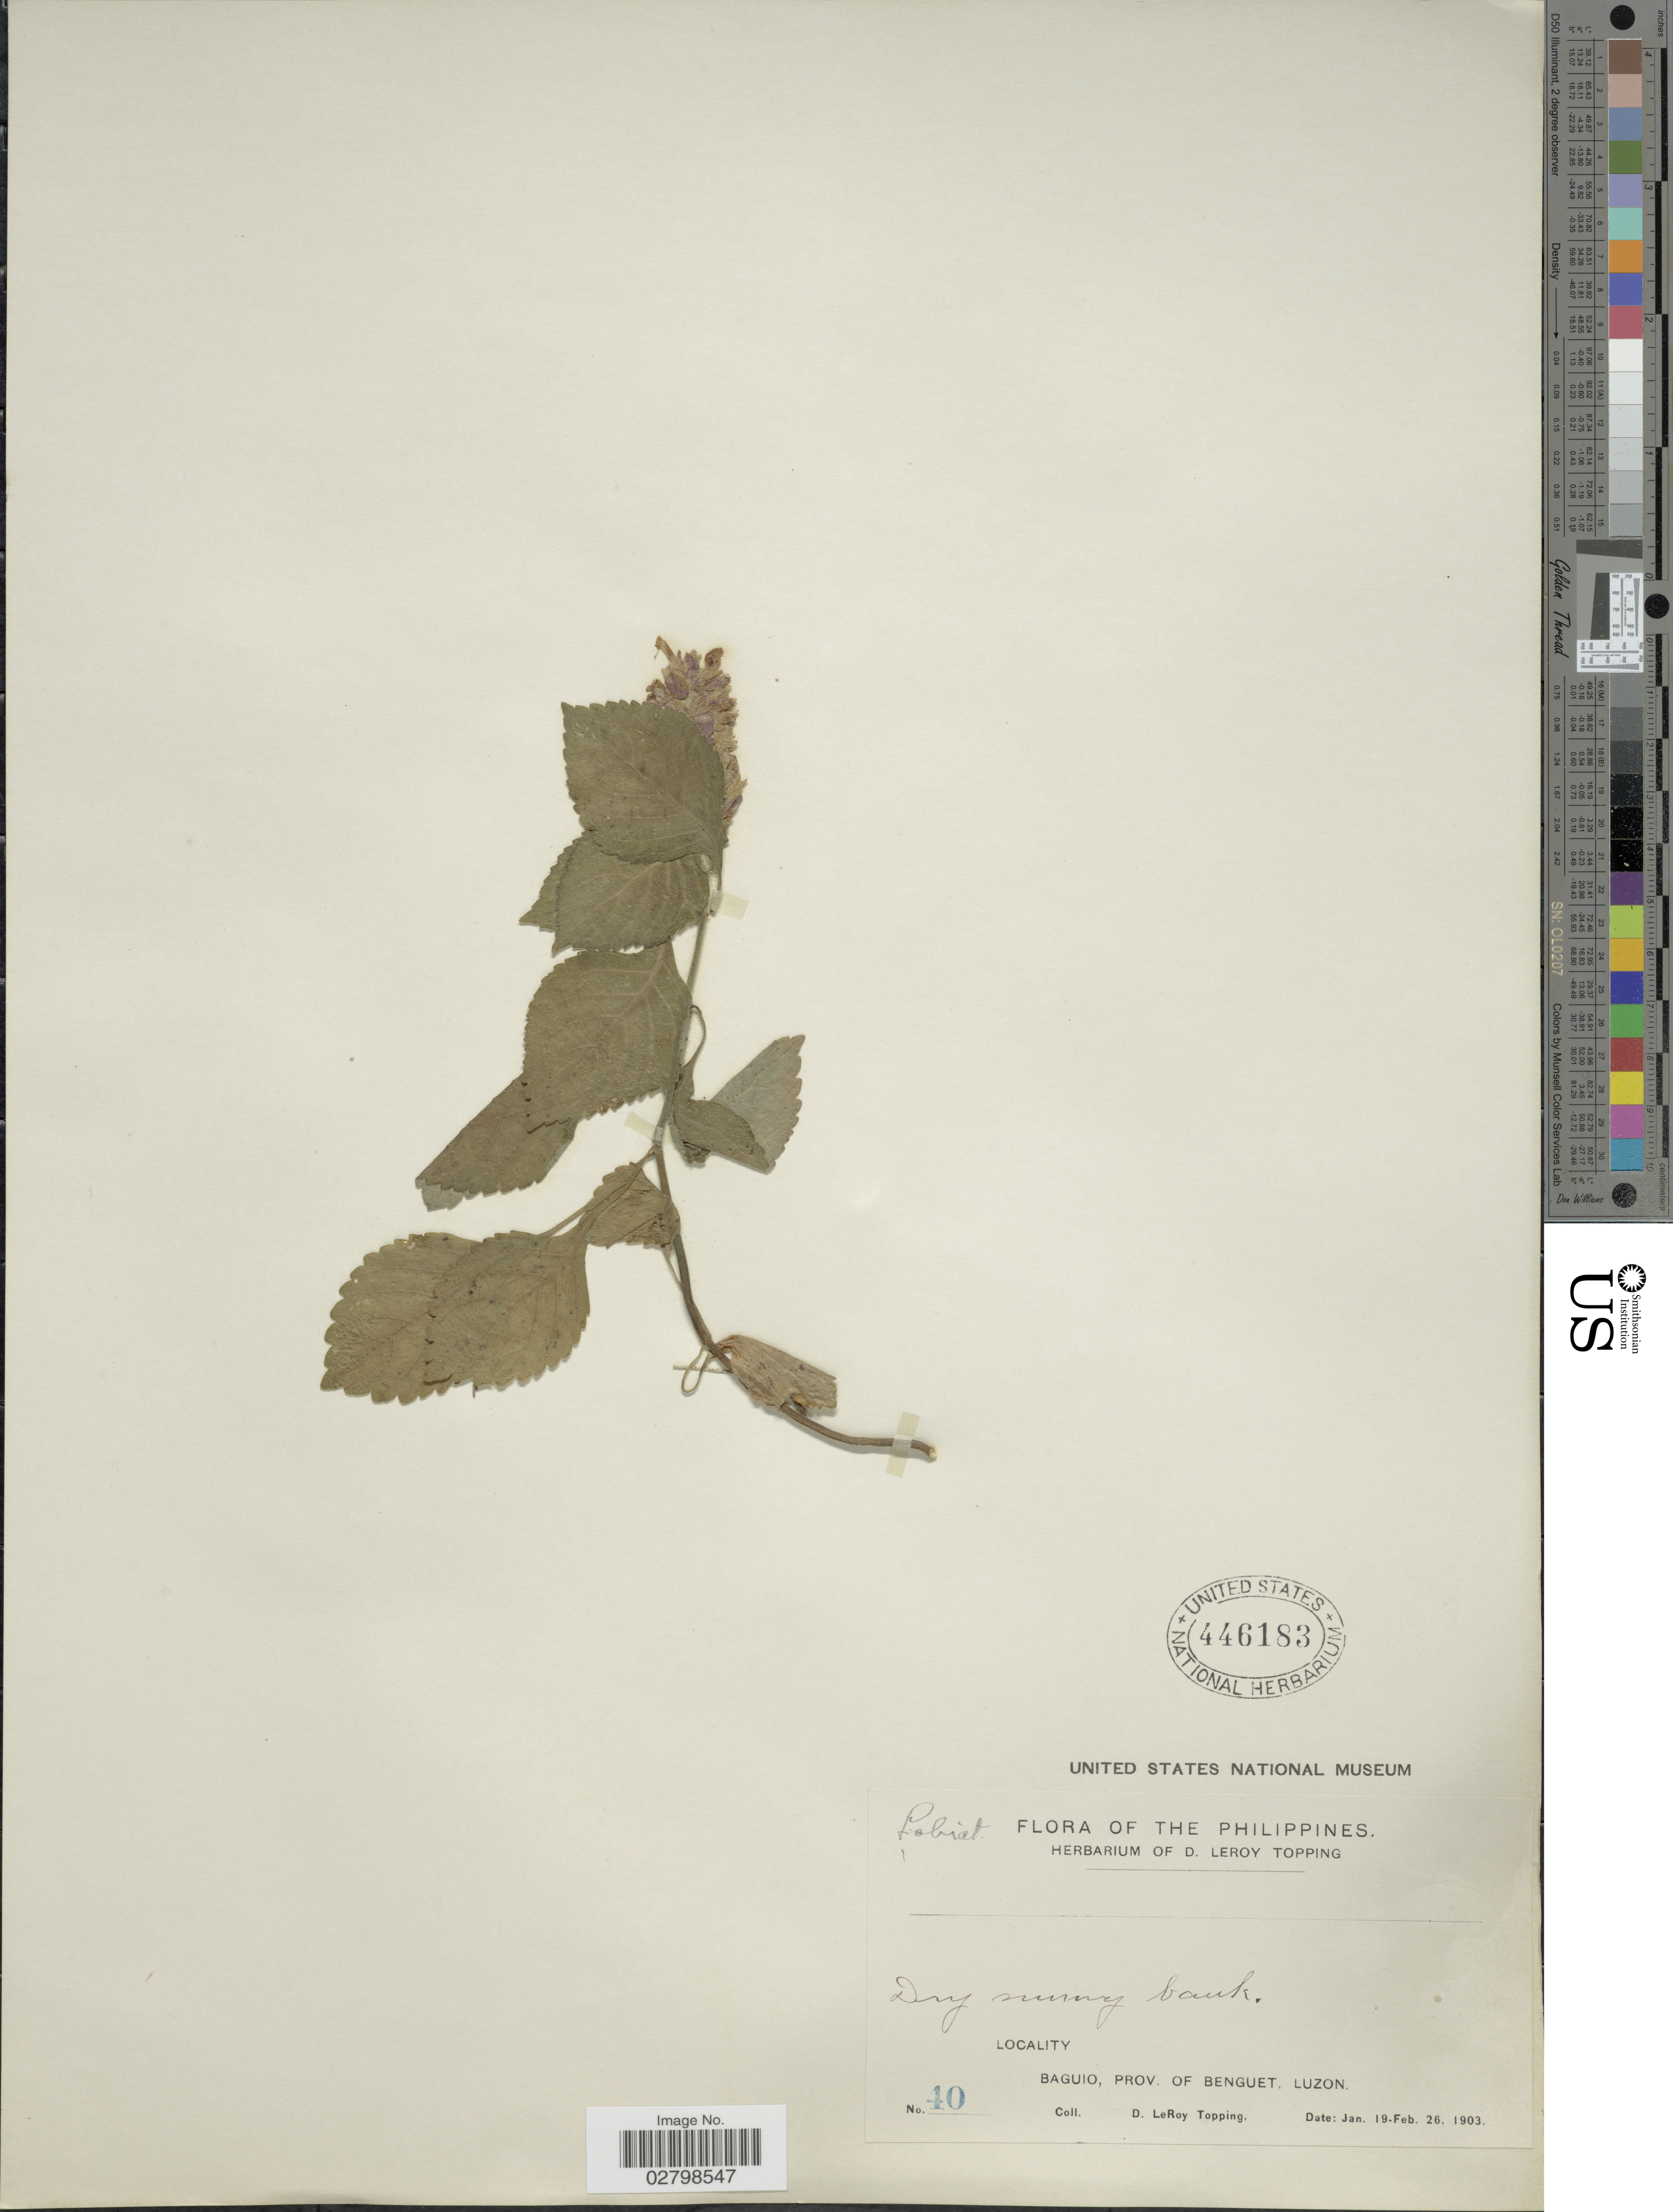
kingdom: Plantae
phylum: Tracheophyta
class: Magnoliopsida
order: Lamiales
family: Lamiaceae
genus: Achyrospermum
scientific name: Achyrospermum philippinense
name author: Benth.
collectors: D. L. Topping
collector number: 40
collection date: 1903-01-19/1903-02-26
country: Philippines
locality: Baguio, Prov. of Benguet, Luzon.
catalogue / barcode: US 446183